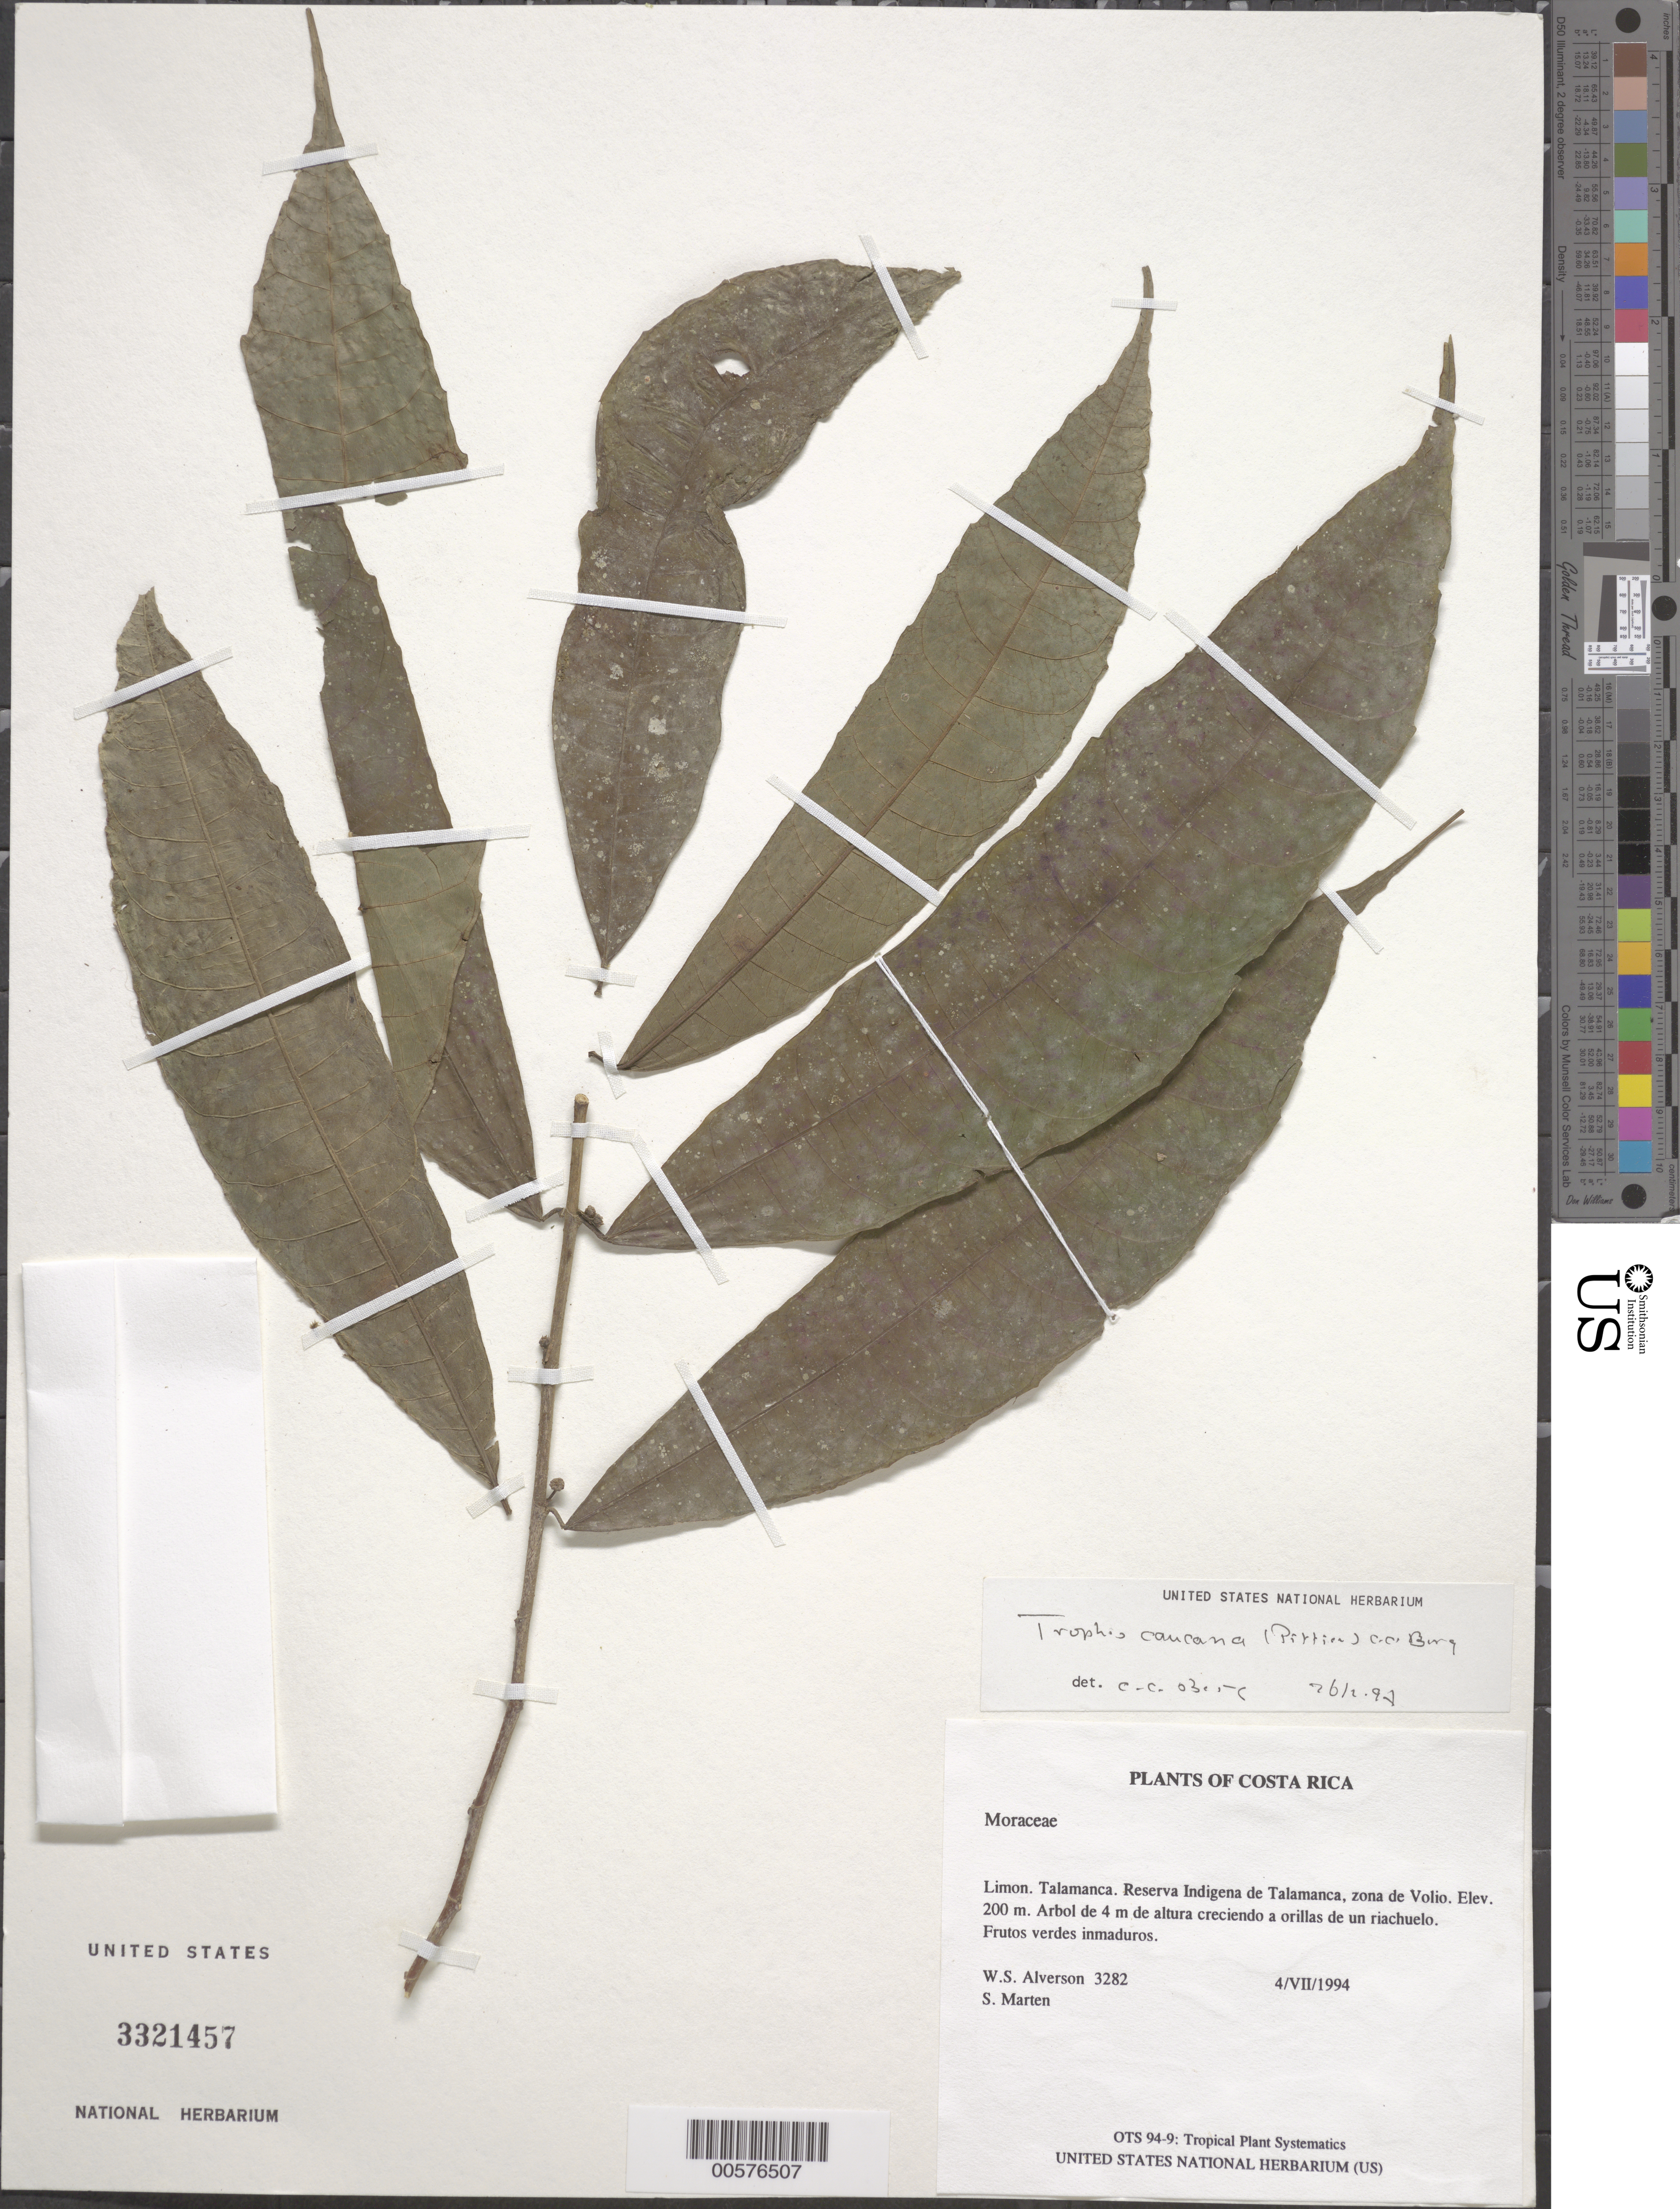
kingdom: Plantae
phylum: Tracheophyta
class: Magnoliopsida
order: Rosales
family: Moraceae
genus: Olmedia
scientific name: Olmedia aspera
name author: Ruiz & Pav.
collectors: W. S. Alverson & S. Marten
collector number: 3282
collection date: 1994-07-04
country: Costa Rica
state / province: Limón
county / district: Talamanca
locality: Reserva Indigena de Talamanca, zona de Volio.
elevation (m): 200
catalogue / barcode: US 332157